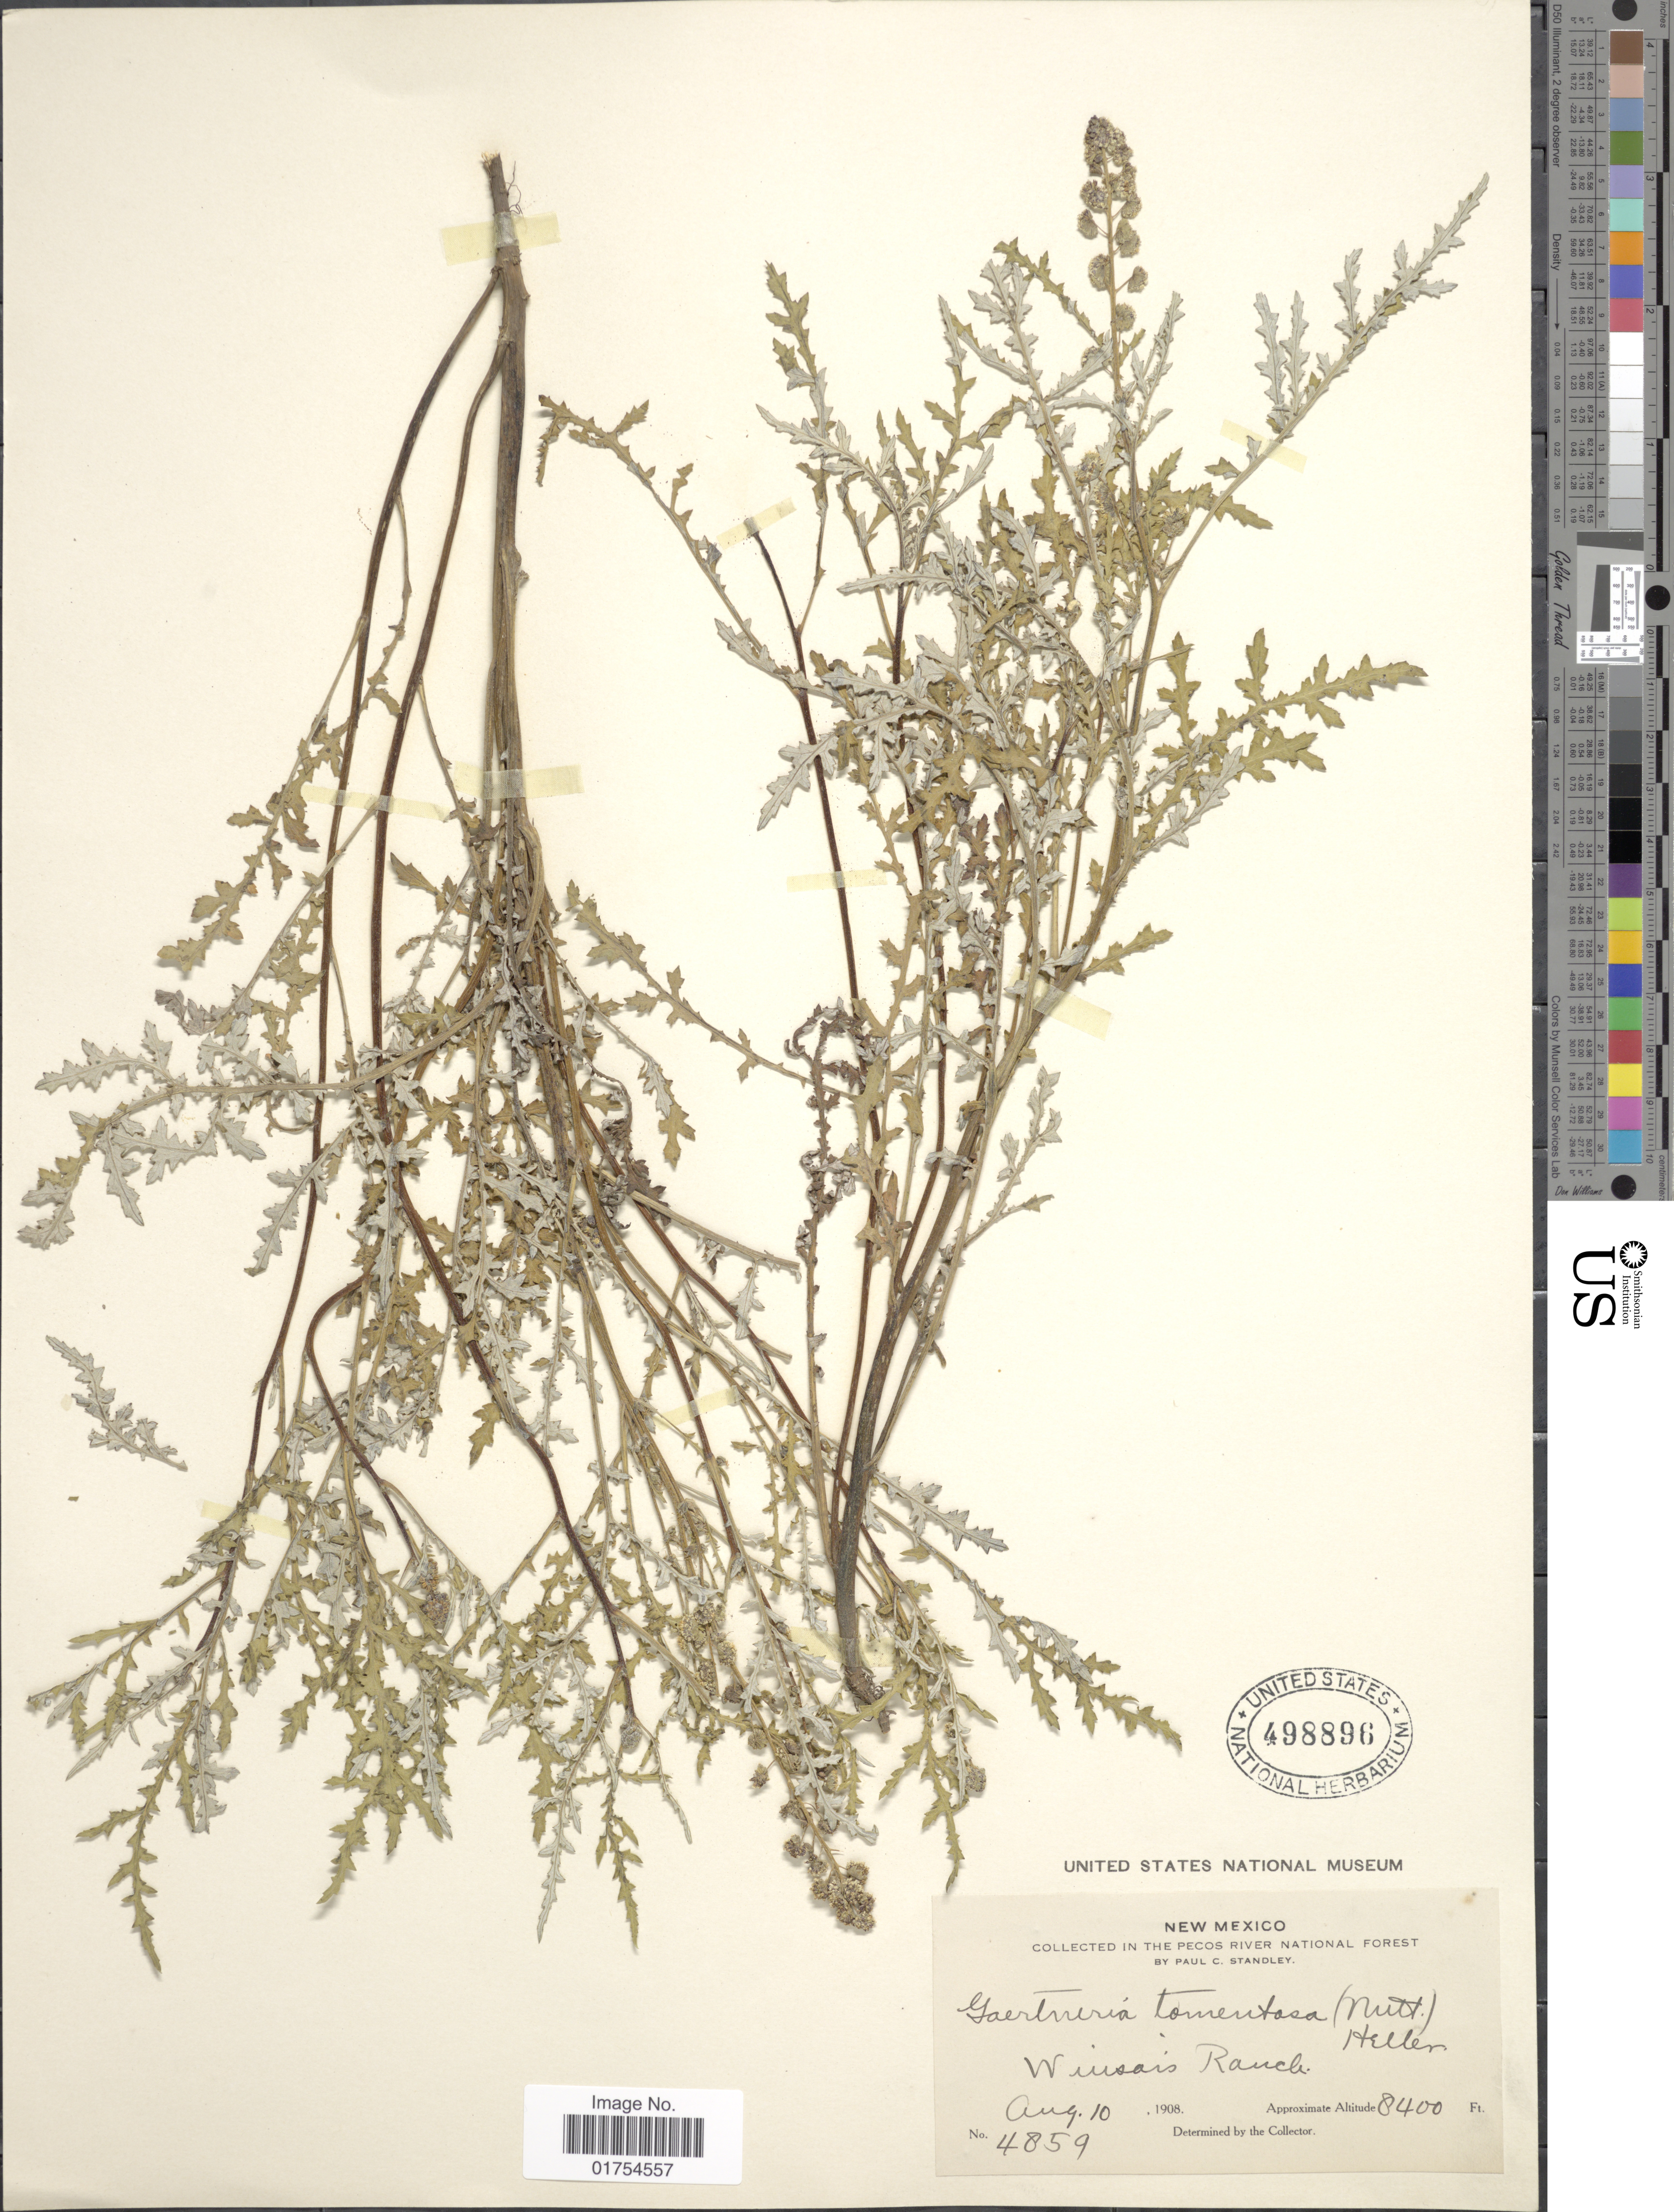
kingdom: Plantae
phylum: Tracheophyta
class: Magnoliopsida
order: Asterales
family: Asteraceae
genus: Franseria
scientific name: Franseria discolor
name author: Nutt.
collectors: P. C. Standley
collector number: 4859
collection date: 1908-08-10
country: United States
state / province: New Mexico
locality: The Pecos River National Forest, Winsor's Ranch.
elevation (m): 2560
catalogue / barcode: US 498896